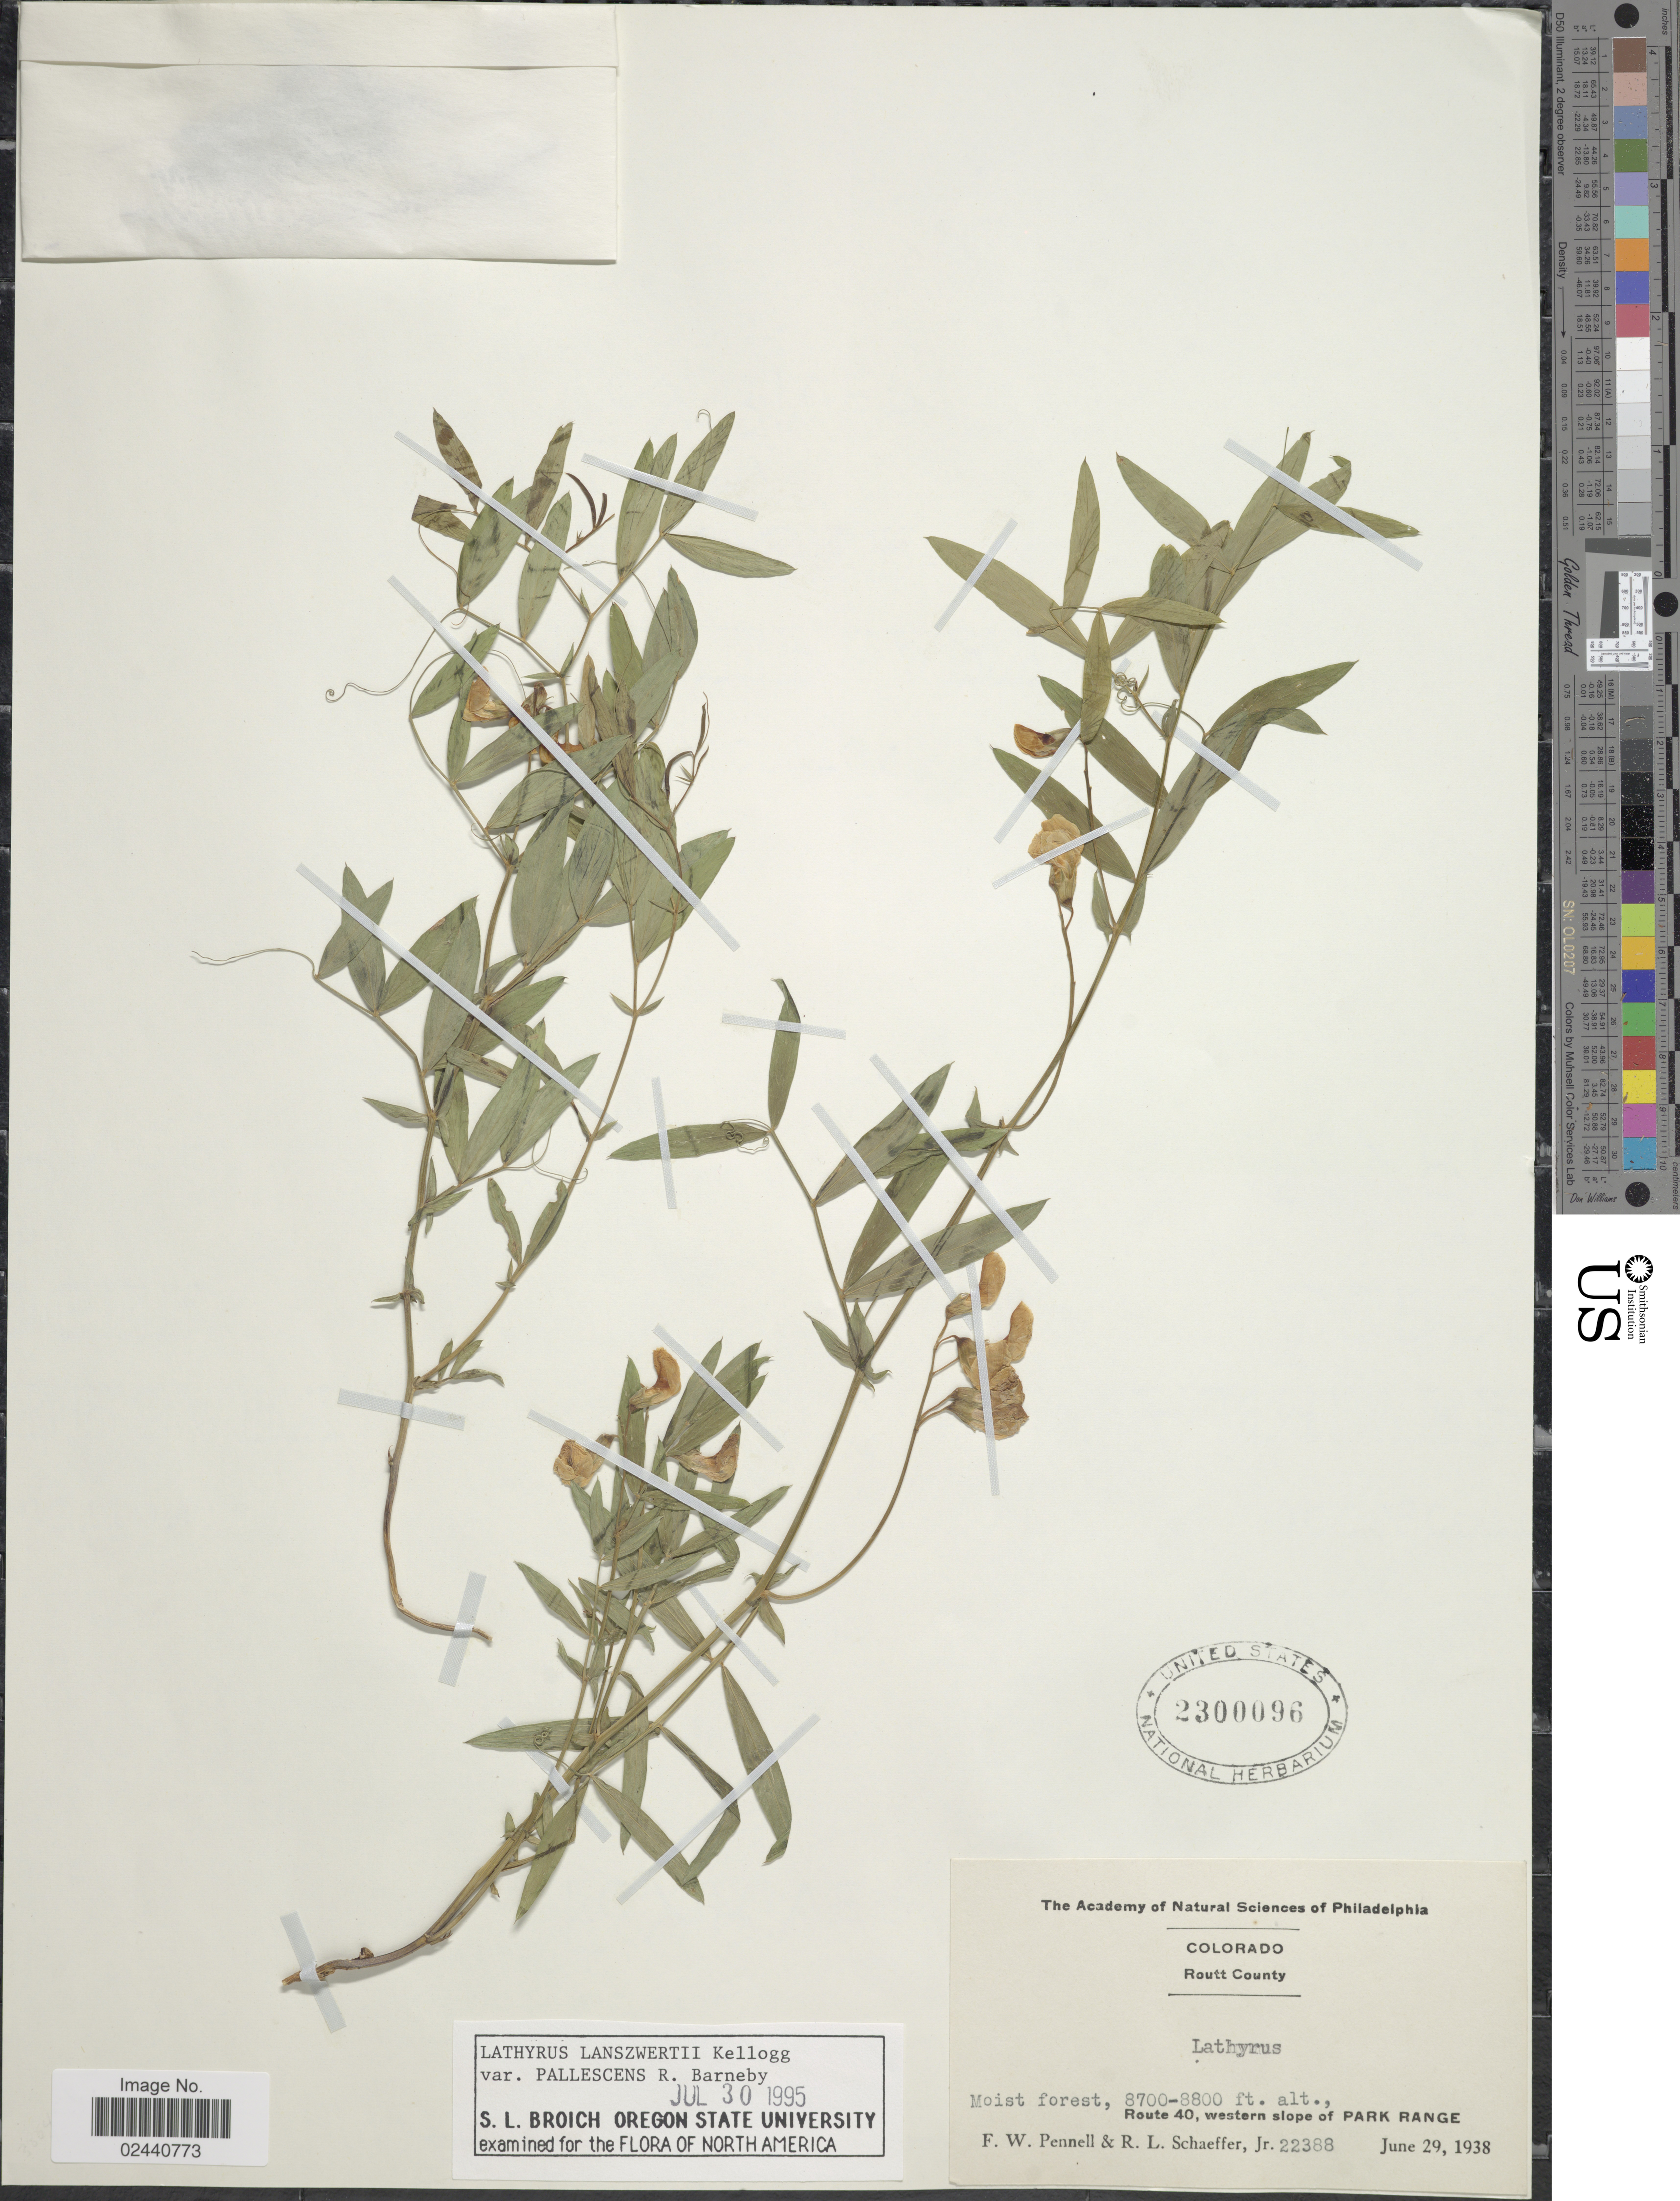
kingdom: Plantae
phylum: Tracheophyta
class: Magnoliopsida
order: Fabales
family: Fabaceae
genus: Lathyrus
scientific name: Lathyrus lanszwertii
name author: Kellogg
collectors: F. W. Pennell & R. L. Schaeffer Jr.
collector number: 22388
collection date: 1938-06-29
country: United States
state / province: Colorado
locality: Routt County, Route 40, western slope of Park Range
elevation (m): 2652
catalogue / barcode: US 2300096